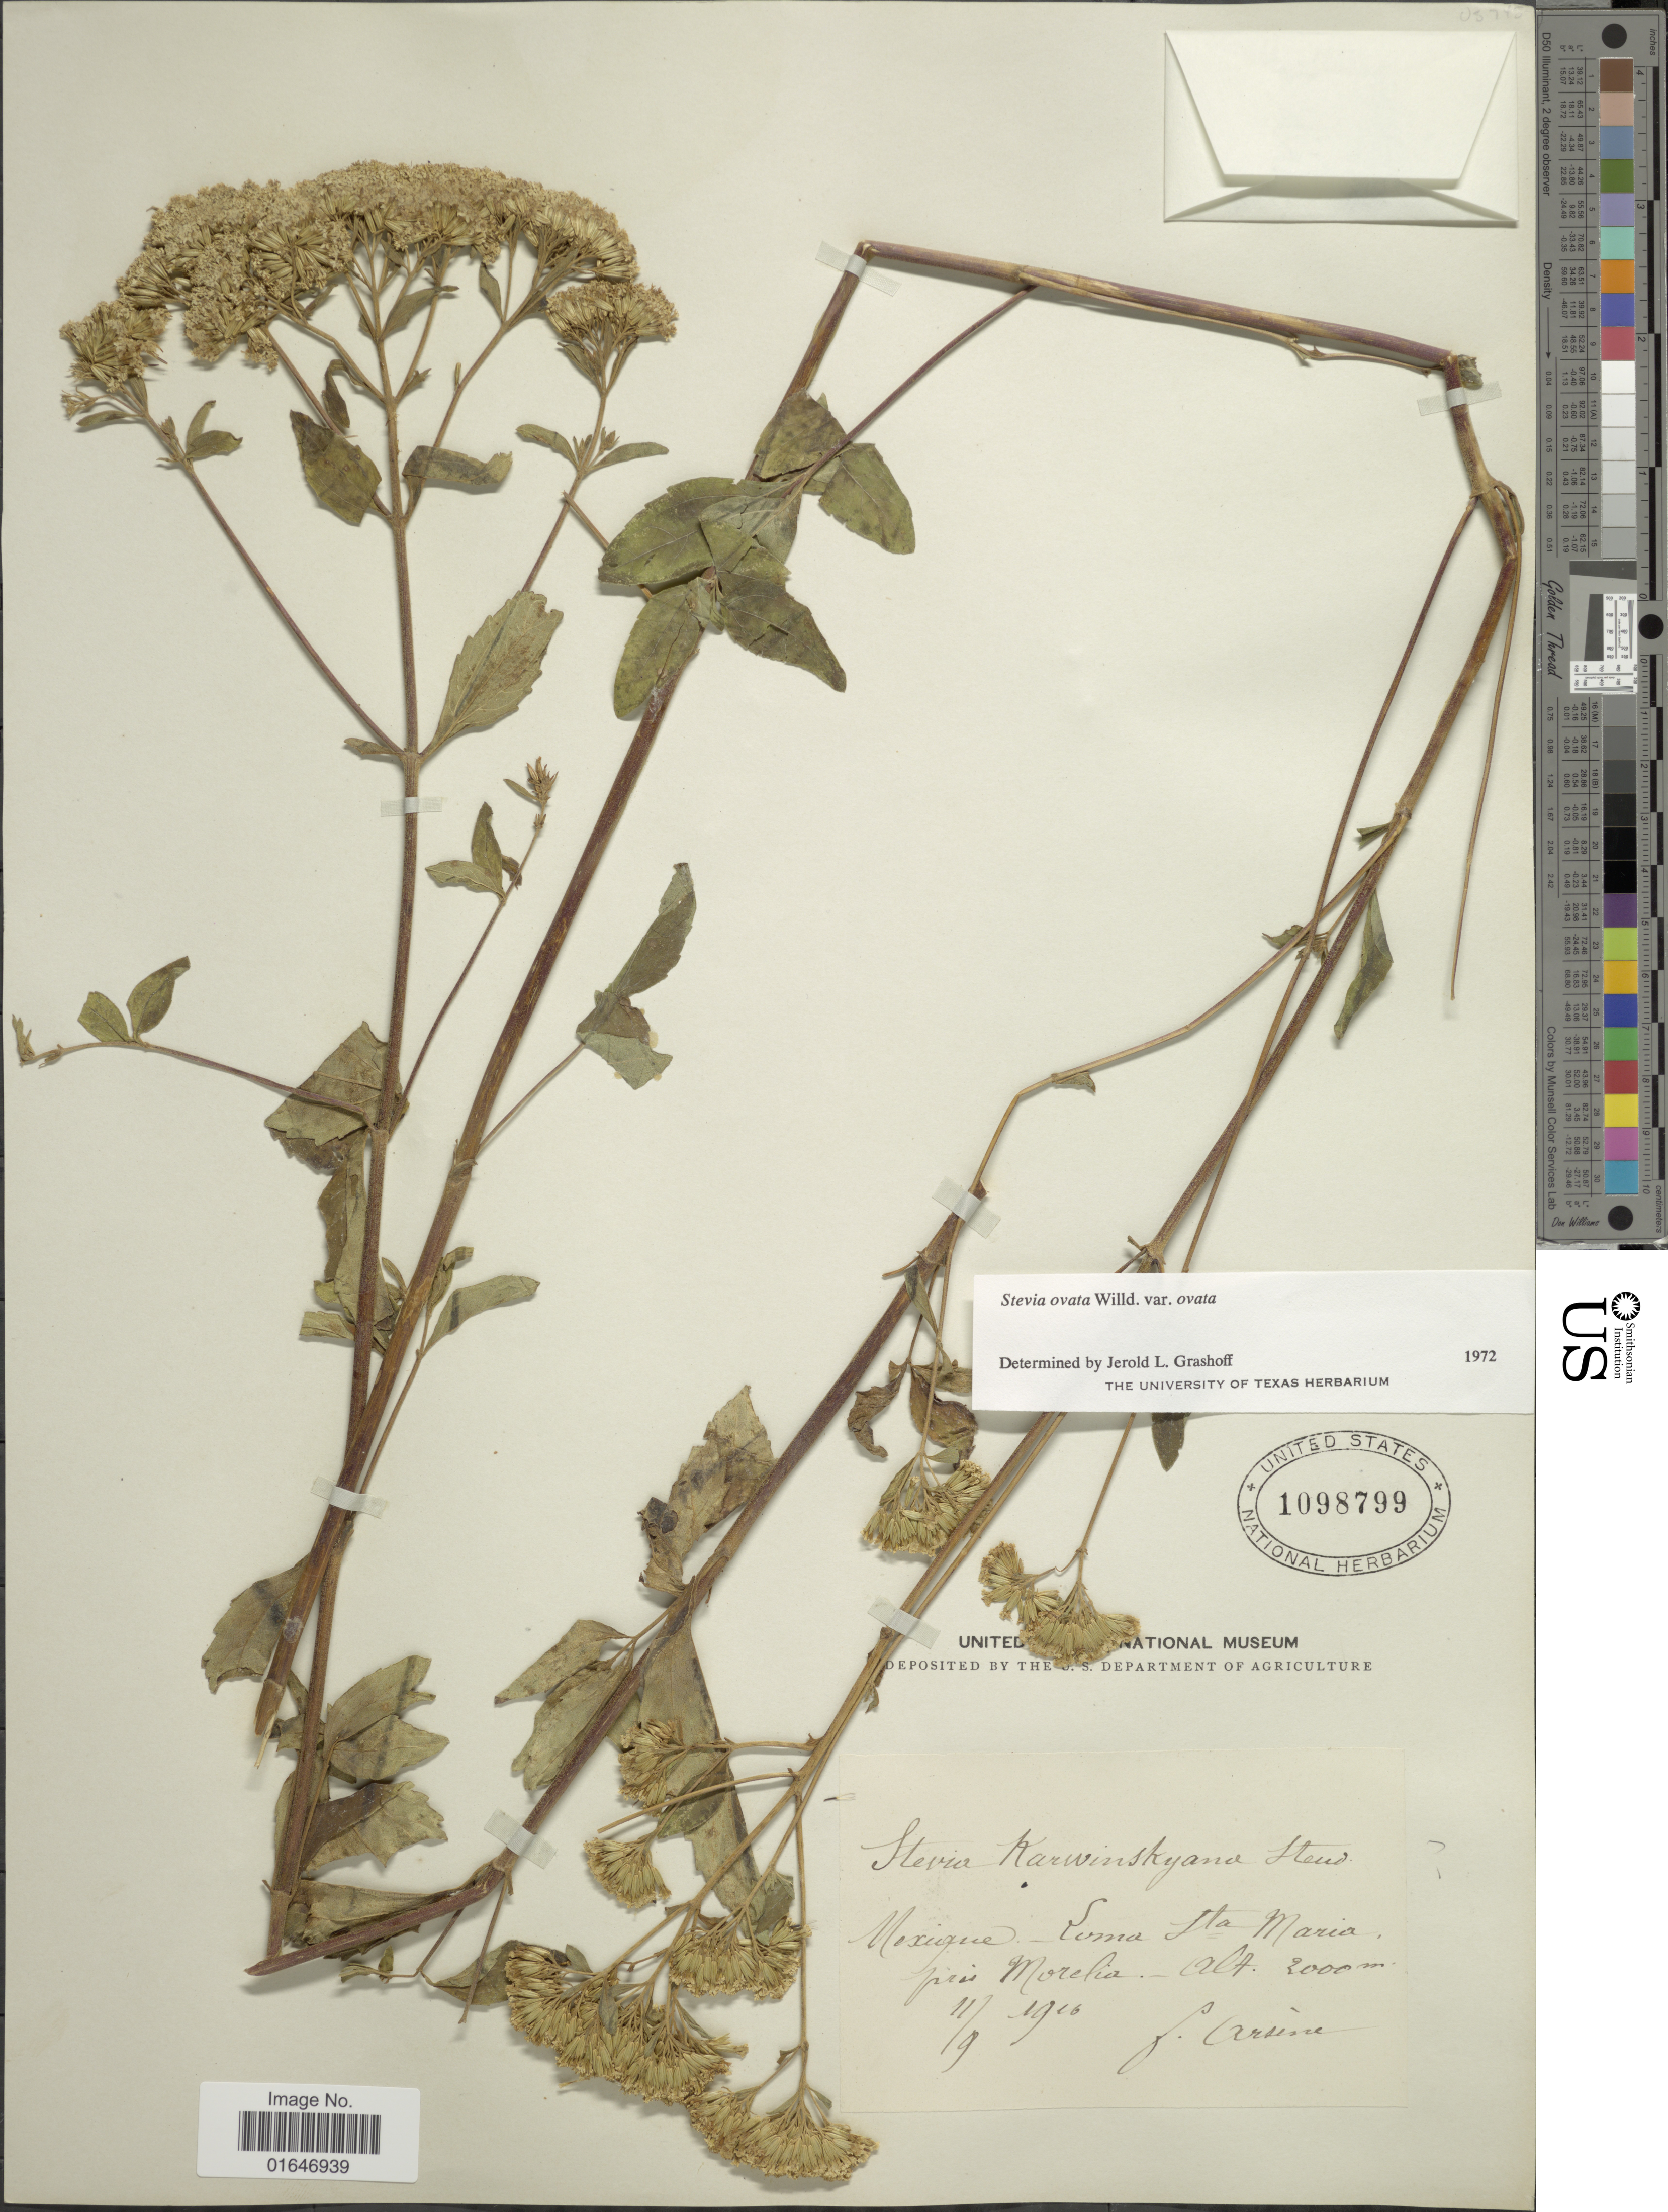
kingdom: Plantae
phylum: Tracheophyta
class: Magnoliopsida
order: Asterales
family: Asteraceae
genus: Stevia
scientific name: Stevia ovata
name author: Willd.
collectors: F. Arsène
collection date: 1916-09-11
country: Mexico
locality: Loma Sta Maria, pres Morelia.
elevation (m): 2000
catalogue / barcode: US 1098799